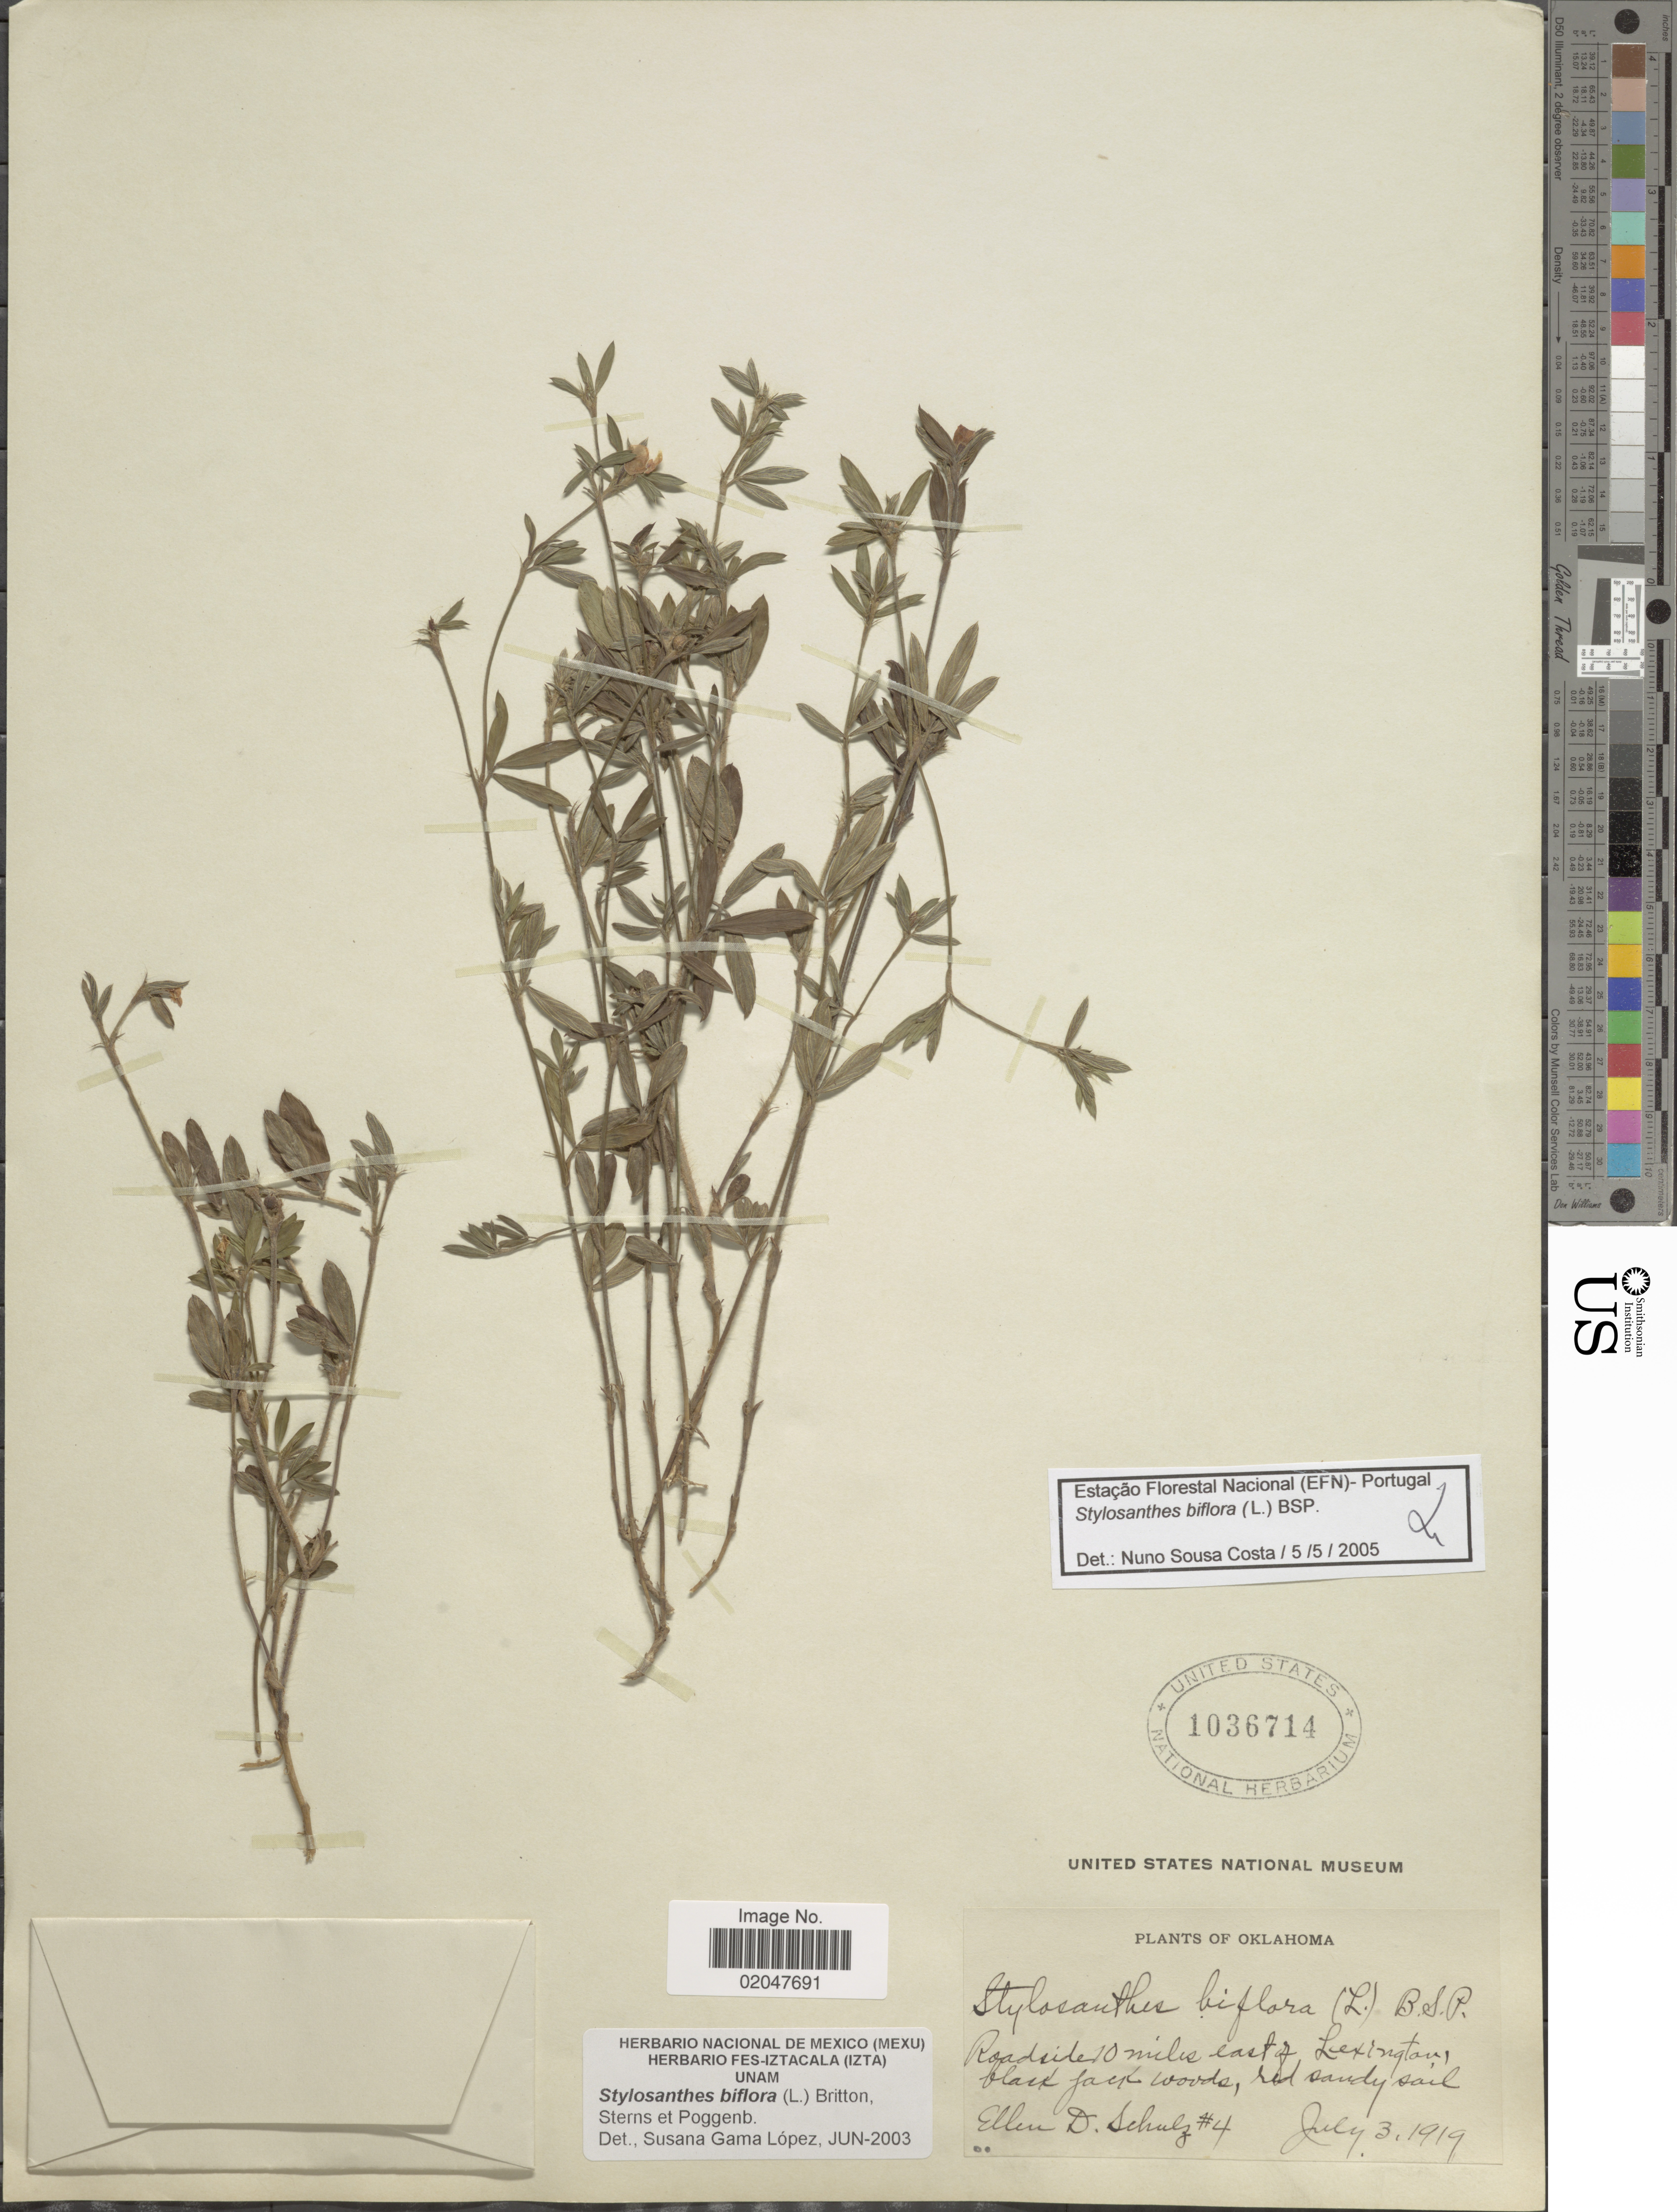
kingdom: Plantae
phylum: Tracheophyta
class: Magnoliopsida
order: Fabales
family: Fabaceae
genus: Stylosanthes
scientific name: Stylosanthes biflora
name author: (L.) Britton et al.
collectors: E. D. Schulz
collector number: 4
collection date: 1919-07-03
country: United States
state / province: Oklahoma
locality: Roadside 10 miles east of Lexington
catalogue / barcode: US 1036714